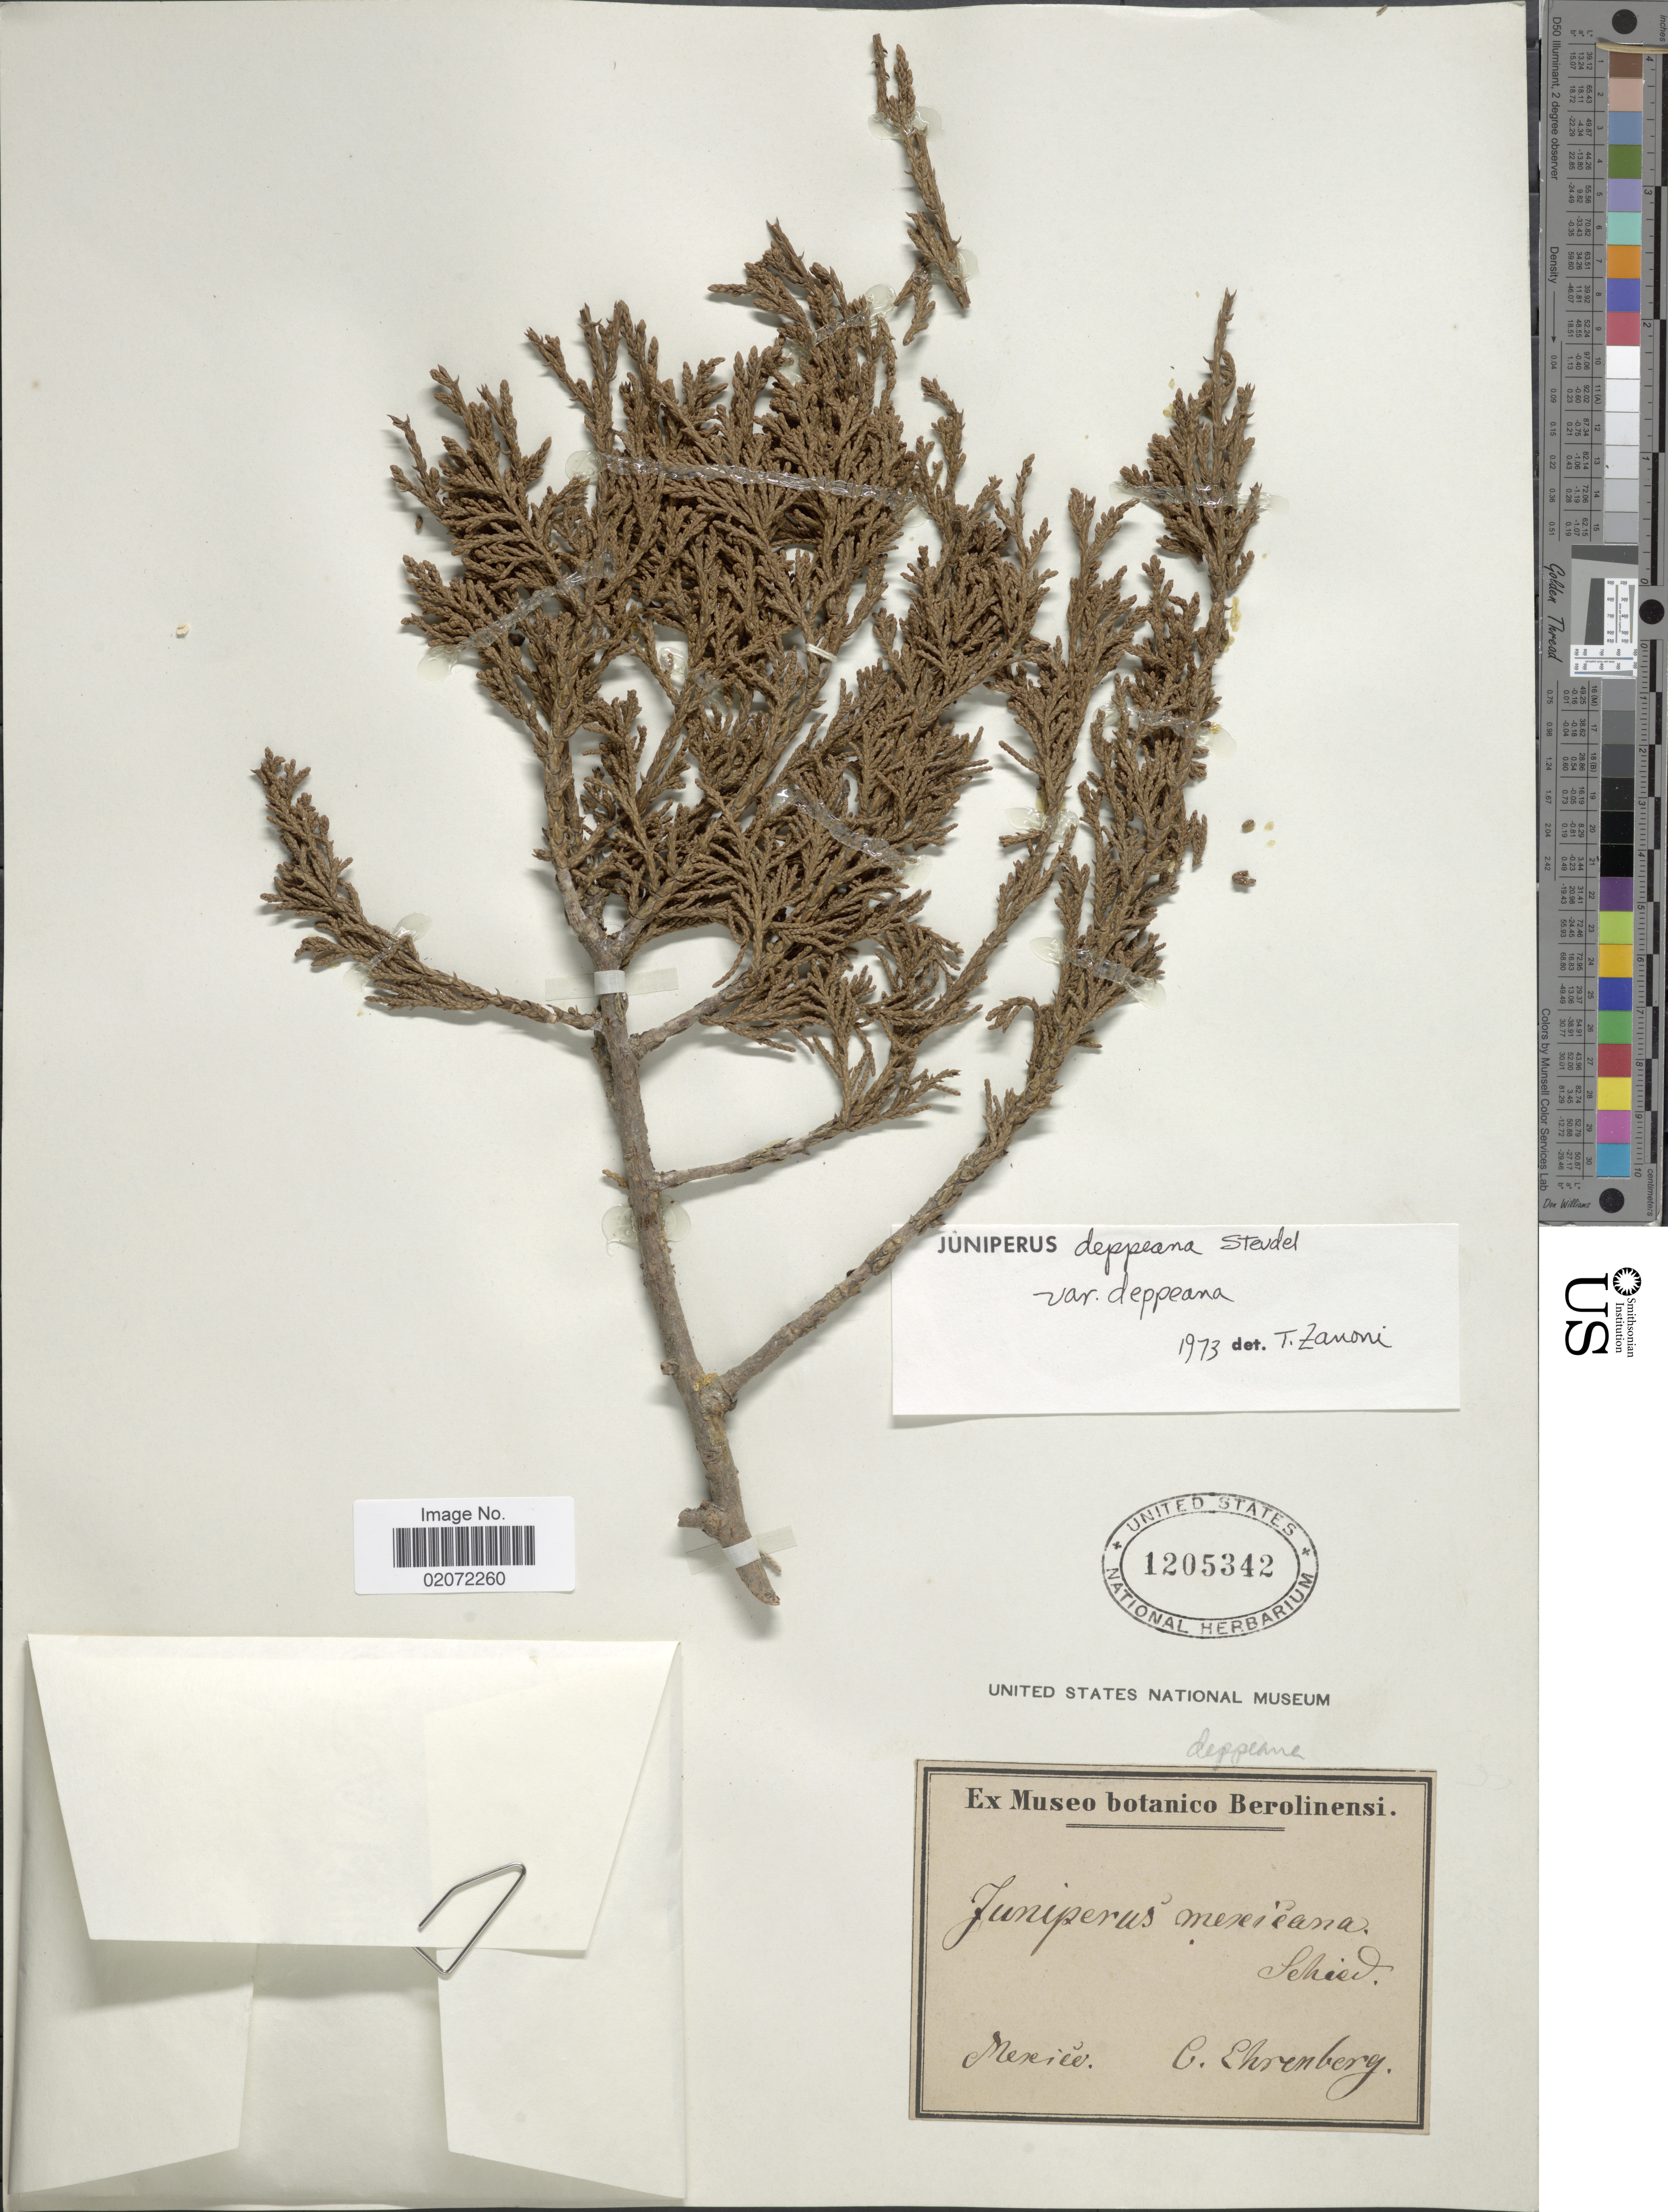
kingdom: Plantae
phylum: Tracheophyta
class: Pinopsida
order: Pinales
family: Cupressaceae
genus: Juniperus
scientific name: Juniperus deppeana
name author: Steud.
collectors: C. G. Ehrenberg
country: Mexico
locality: Mexico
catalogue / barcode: US 1205342